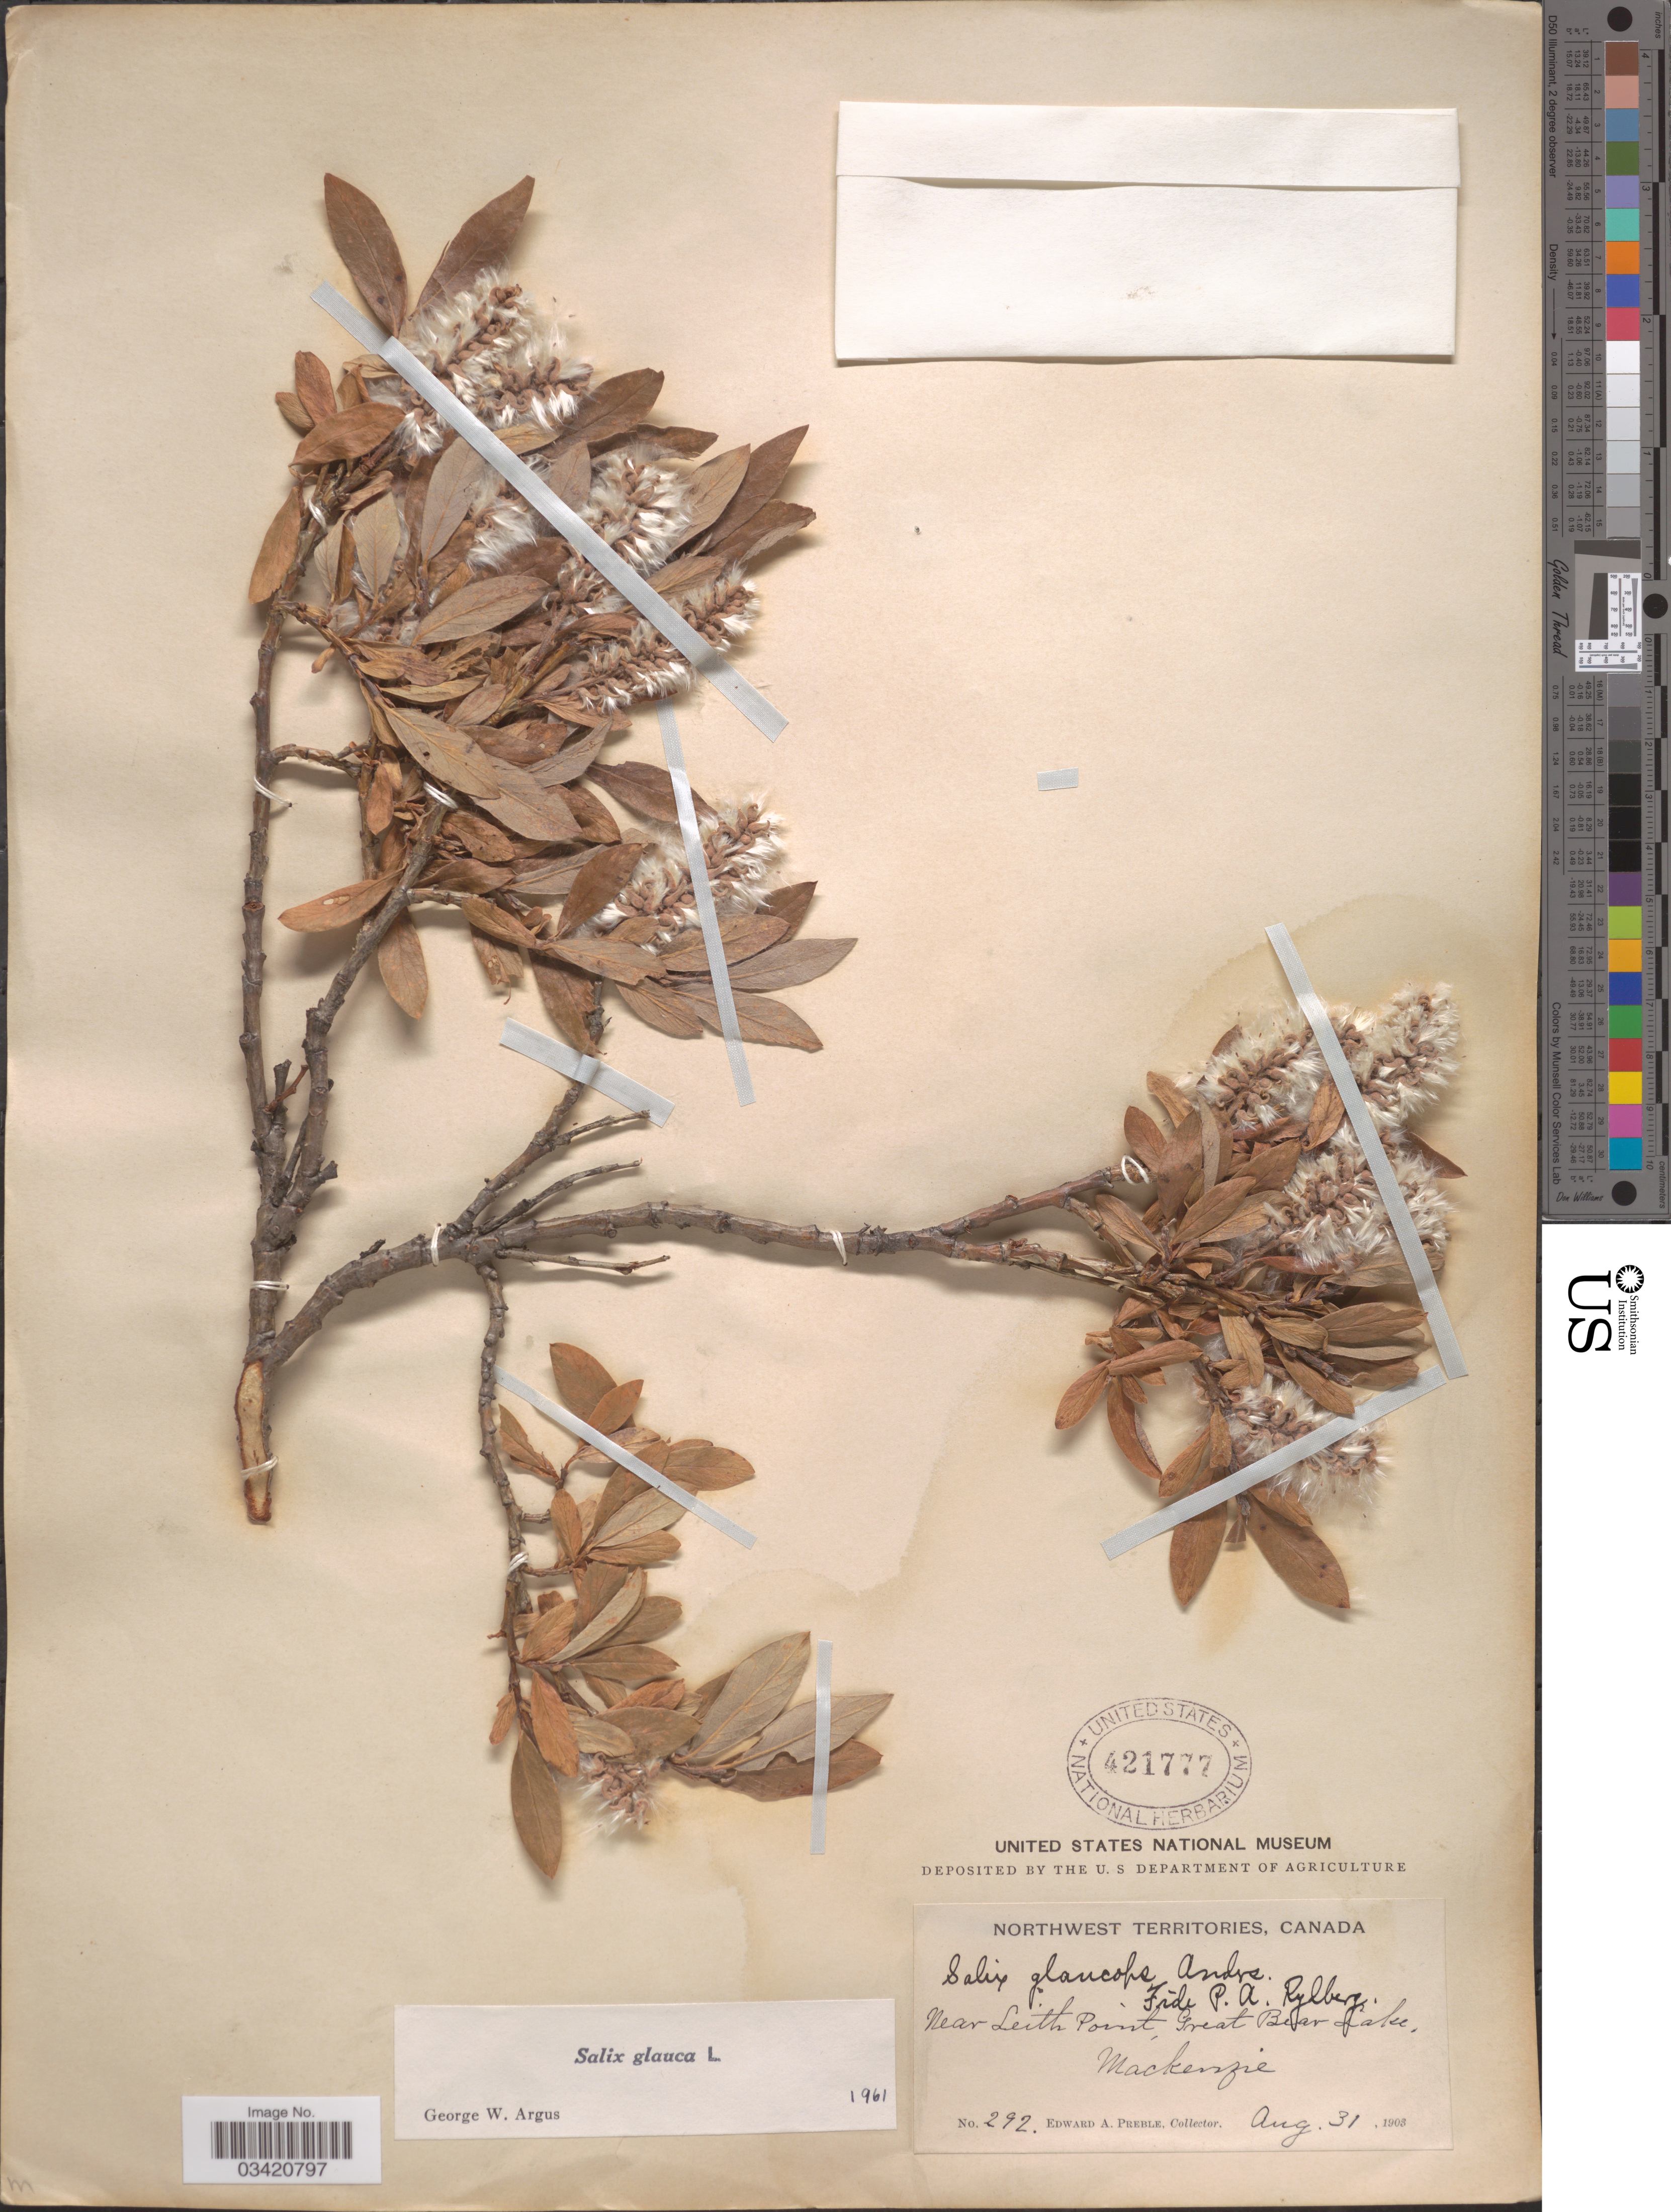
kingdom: Plantae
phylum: Tracheophyta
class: Magnoliopsida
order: Malpighiales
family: Salicaceae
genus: Salix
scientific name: Salix glauca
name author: L.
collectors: E. Preble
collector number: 292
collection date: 1903-08-31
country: Canada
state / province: Northwest Territories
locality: Near Leith Point, Great Bear Lake, Mackenzie.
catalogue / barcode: US 421777